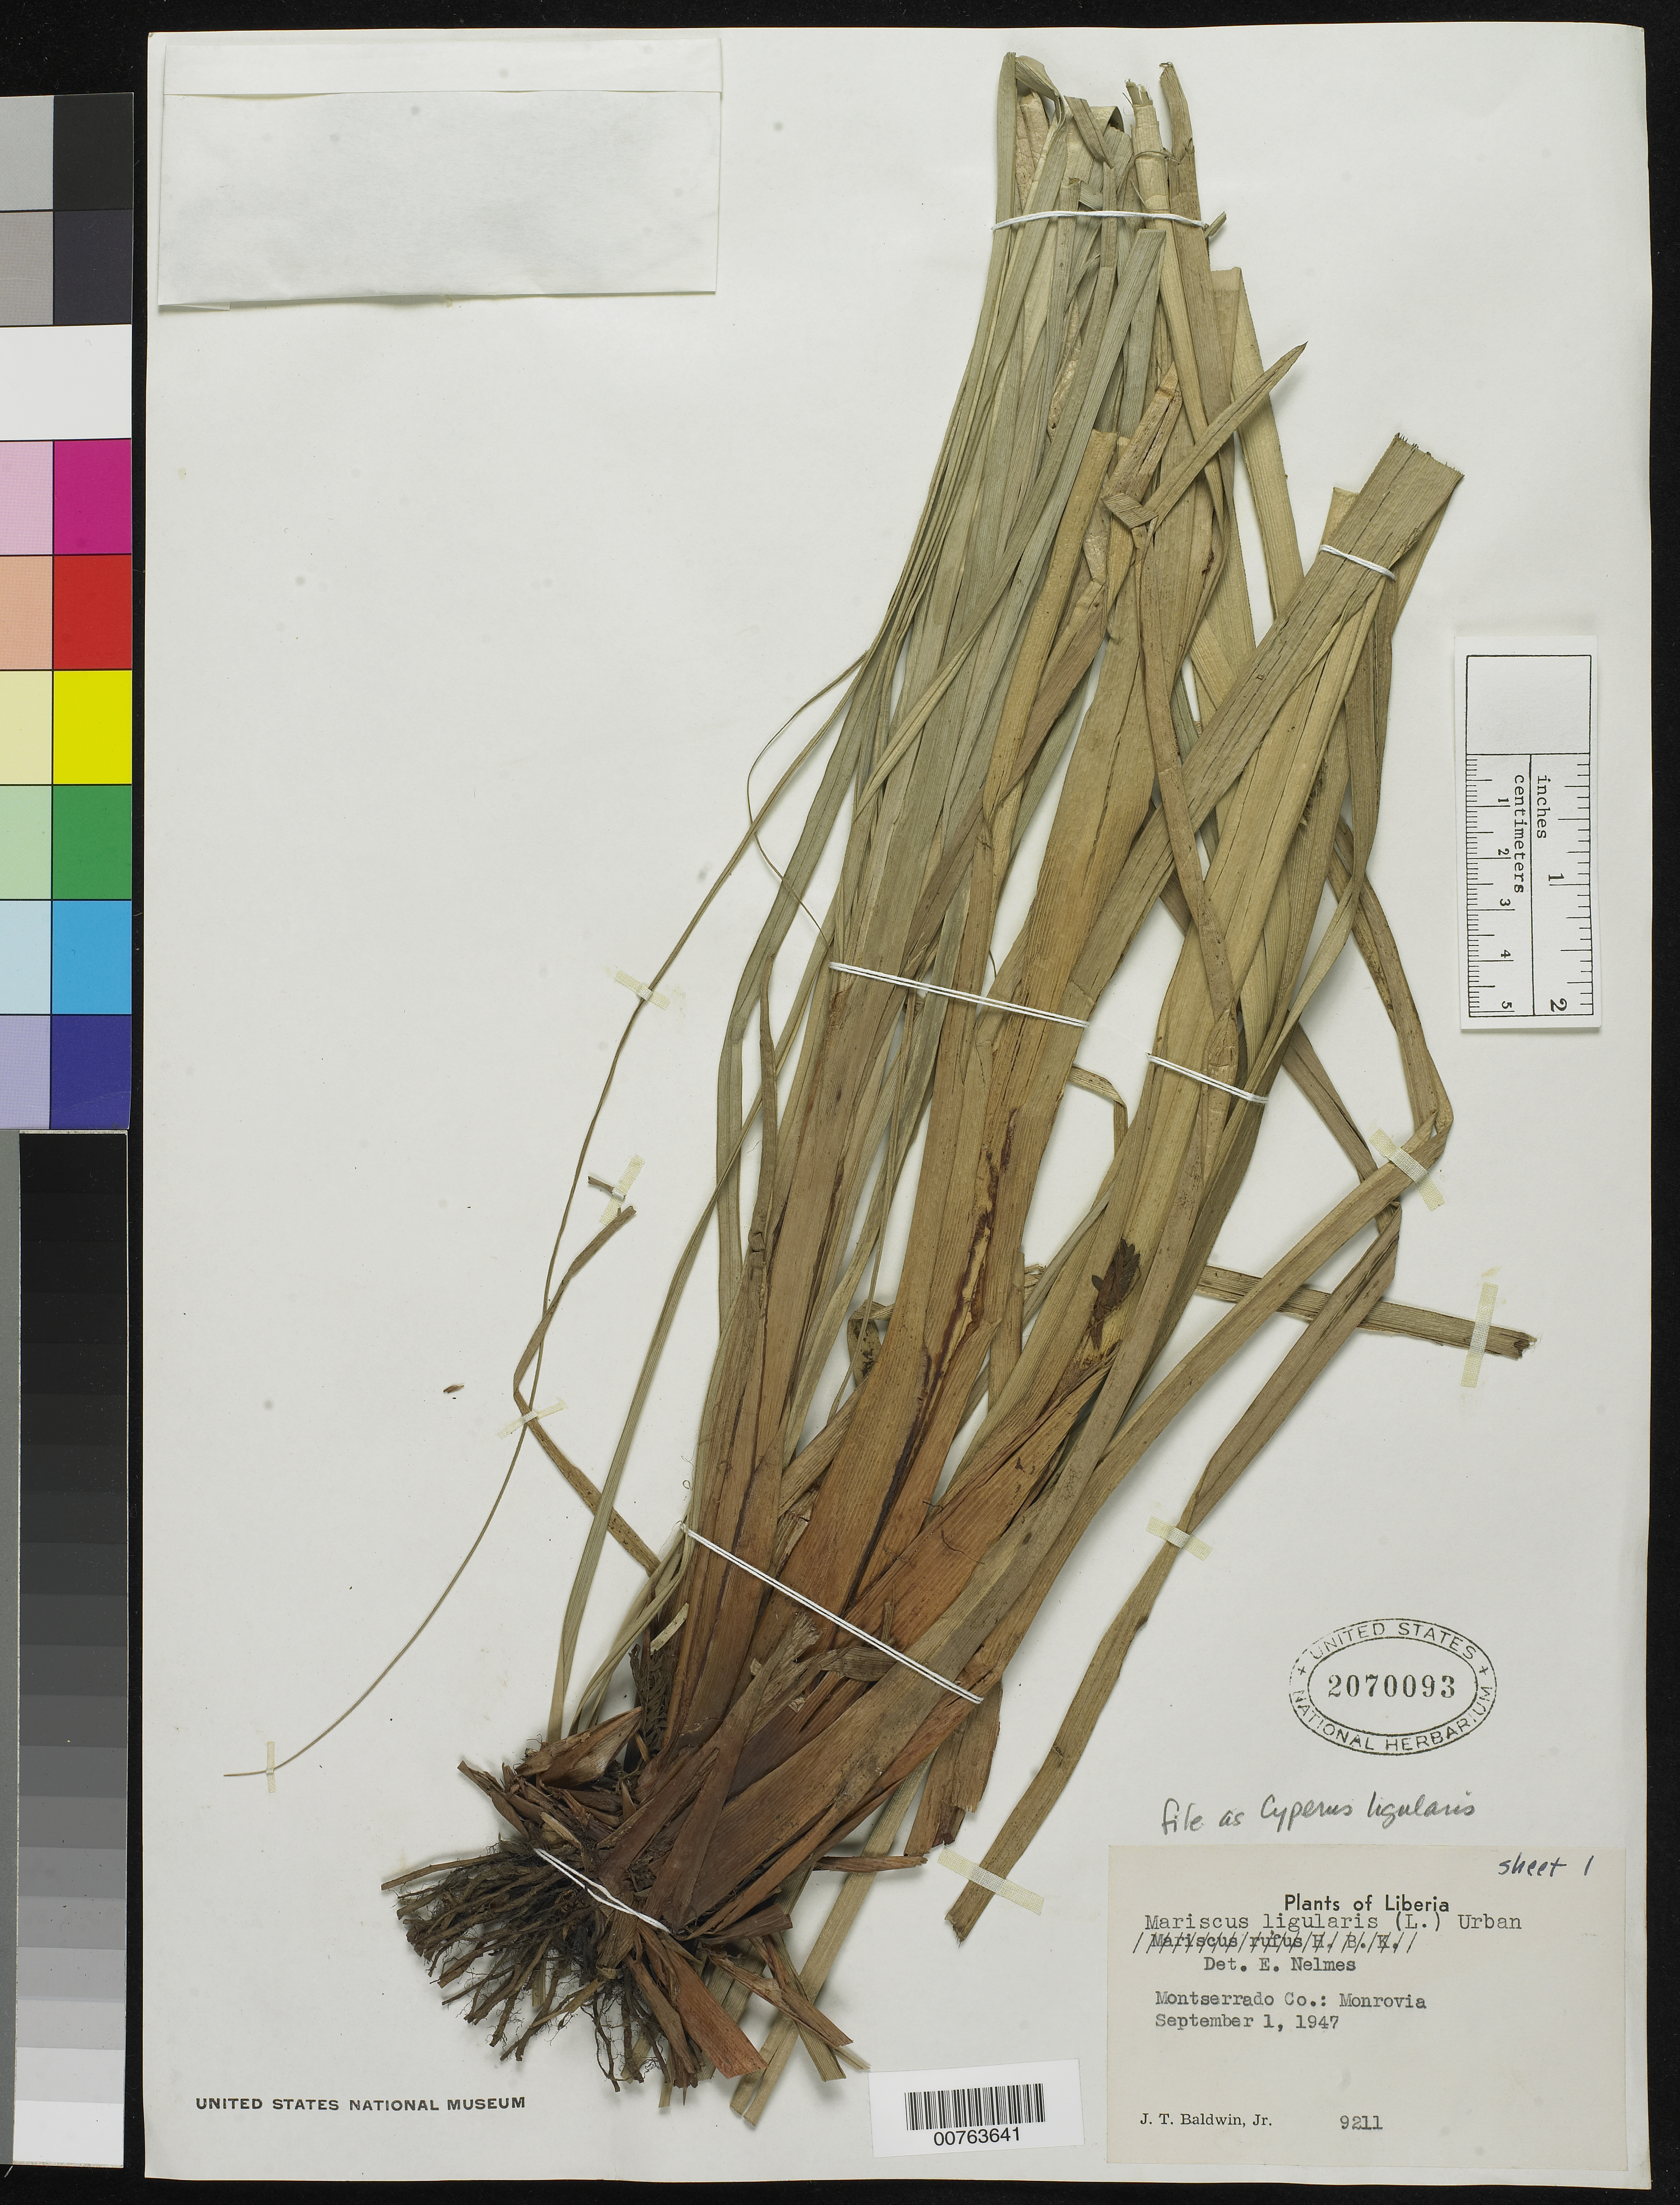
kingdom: Plantae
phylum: Tracheophyta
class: Liliopsida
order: Poales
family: Cyperaceae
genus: Cyperus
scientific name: Cyperus ligularis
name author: L.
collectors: J. T. Baldwin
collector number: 9211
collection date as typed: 01 Sep 1947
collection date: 1947-09-01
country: Liberia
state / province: Montserrado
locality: Monrovia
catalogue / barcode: US 2070093